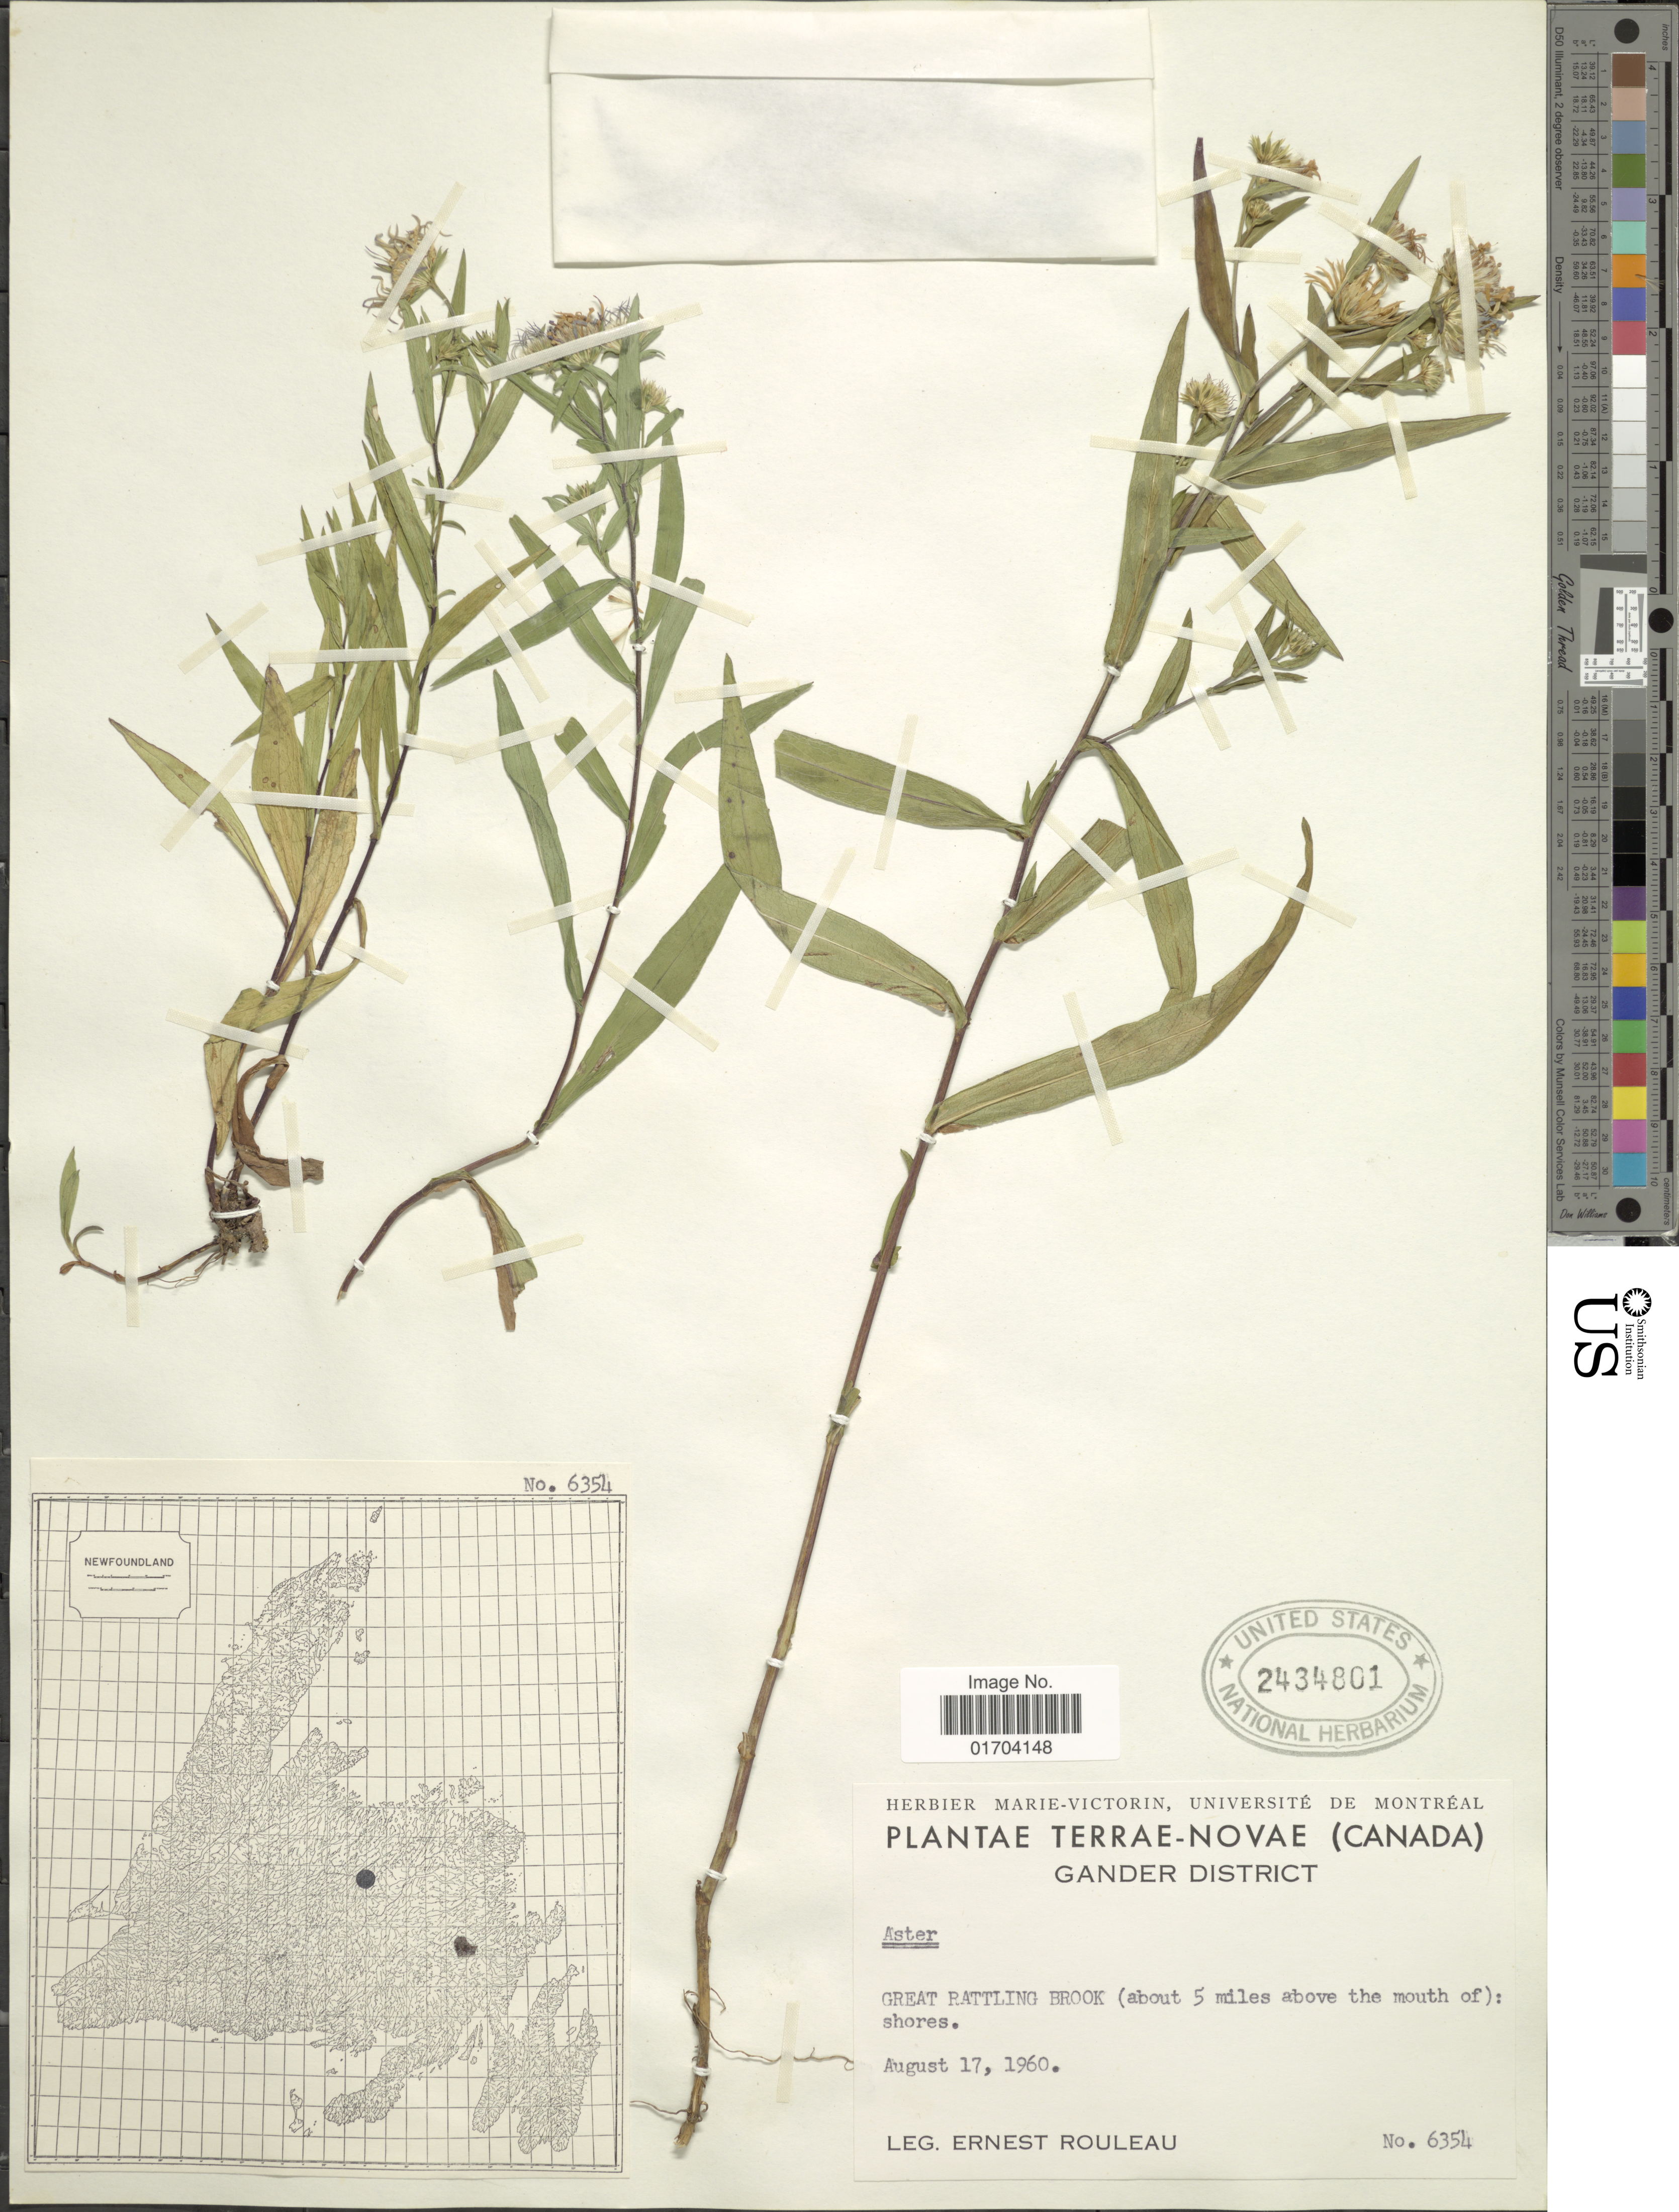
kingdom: Plantae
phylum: Tracheophyta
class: Magnoliopsida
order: Asterales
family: Asteraceae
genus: Symphyotrichum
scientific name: Symphyotrichum sp.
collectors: E. Rouleau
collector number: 6354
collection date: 1960-08-17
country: Canada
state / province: Newfoundland and Labrador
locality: Terrae-Novae, Gander District, Great Rattling Brook (about 5 miles above the mouth of); shores.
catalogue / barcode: US 2434801